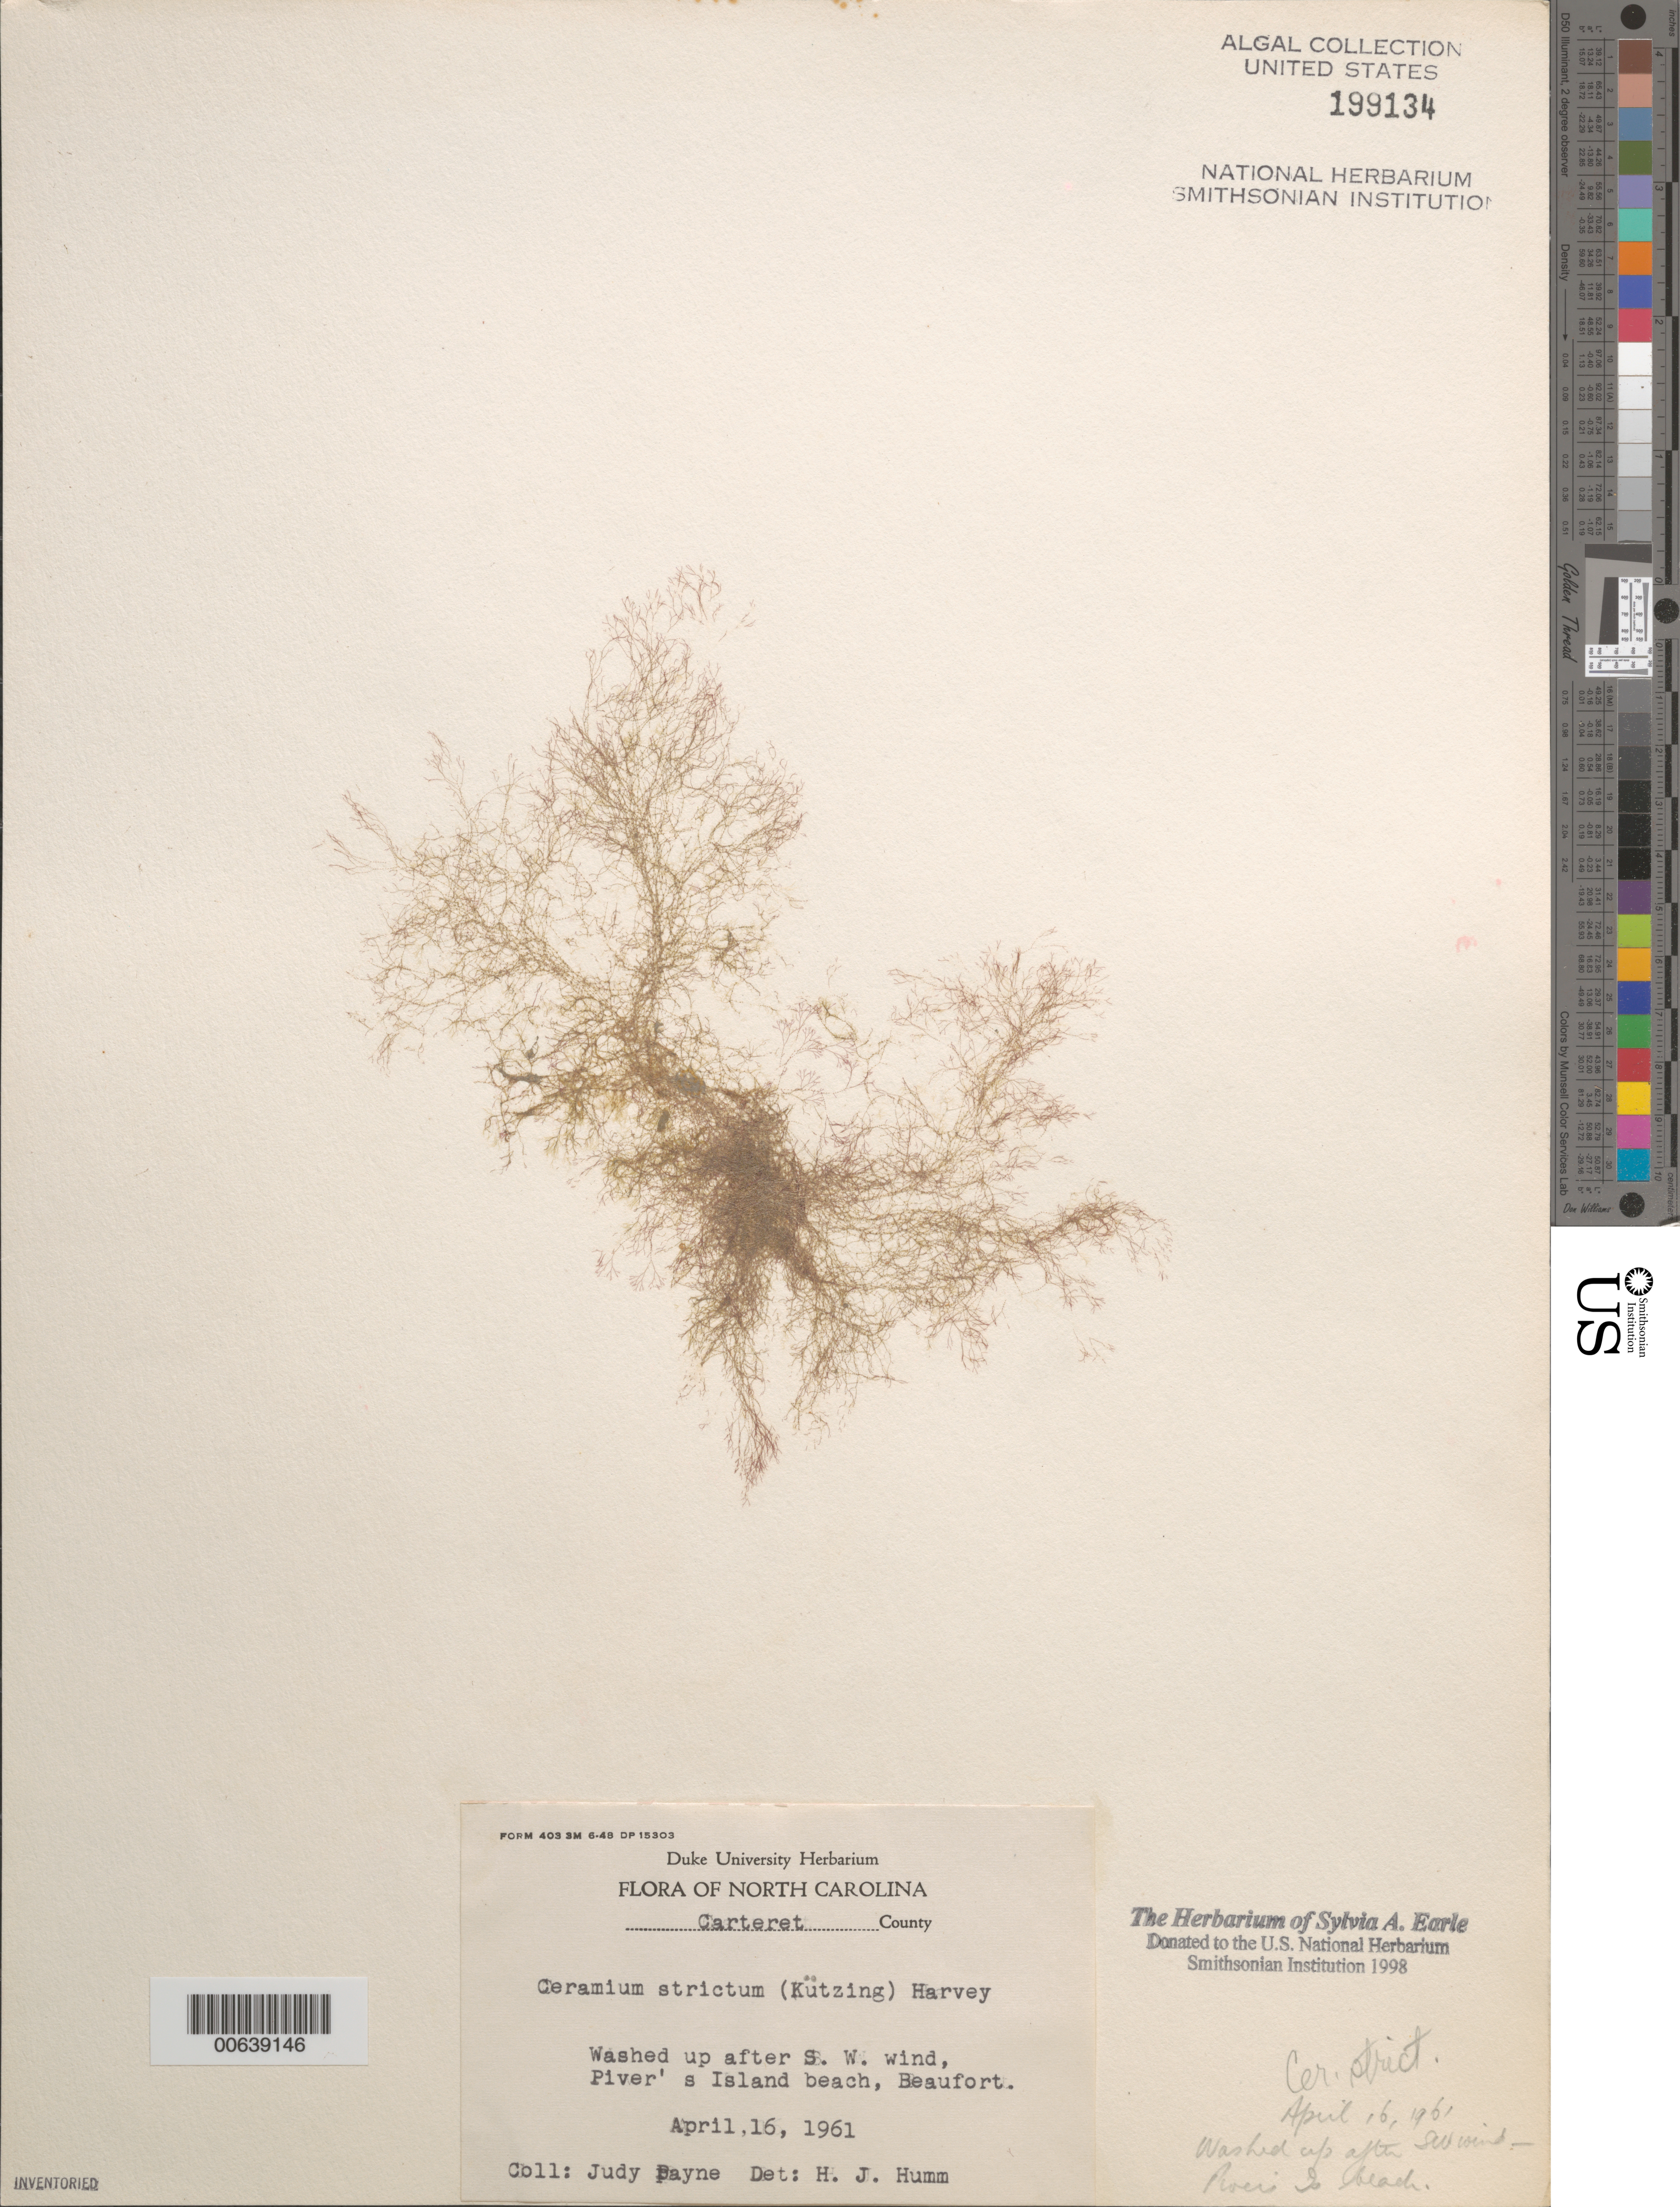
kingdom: Plantae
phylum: Rhodophyta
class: Florideophyceae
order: Ceramiales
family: Ceramiaceae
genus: Ceramium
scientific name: Ceramium strictum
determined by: Humm, Harold J.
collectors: J. Payne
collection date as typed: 16 Apr 1961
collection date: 1961-04-16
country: United States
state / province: North Carolina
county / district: Carteret County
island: Pivers Island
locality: Beaufort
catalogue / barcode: US 199134